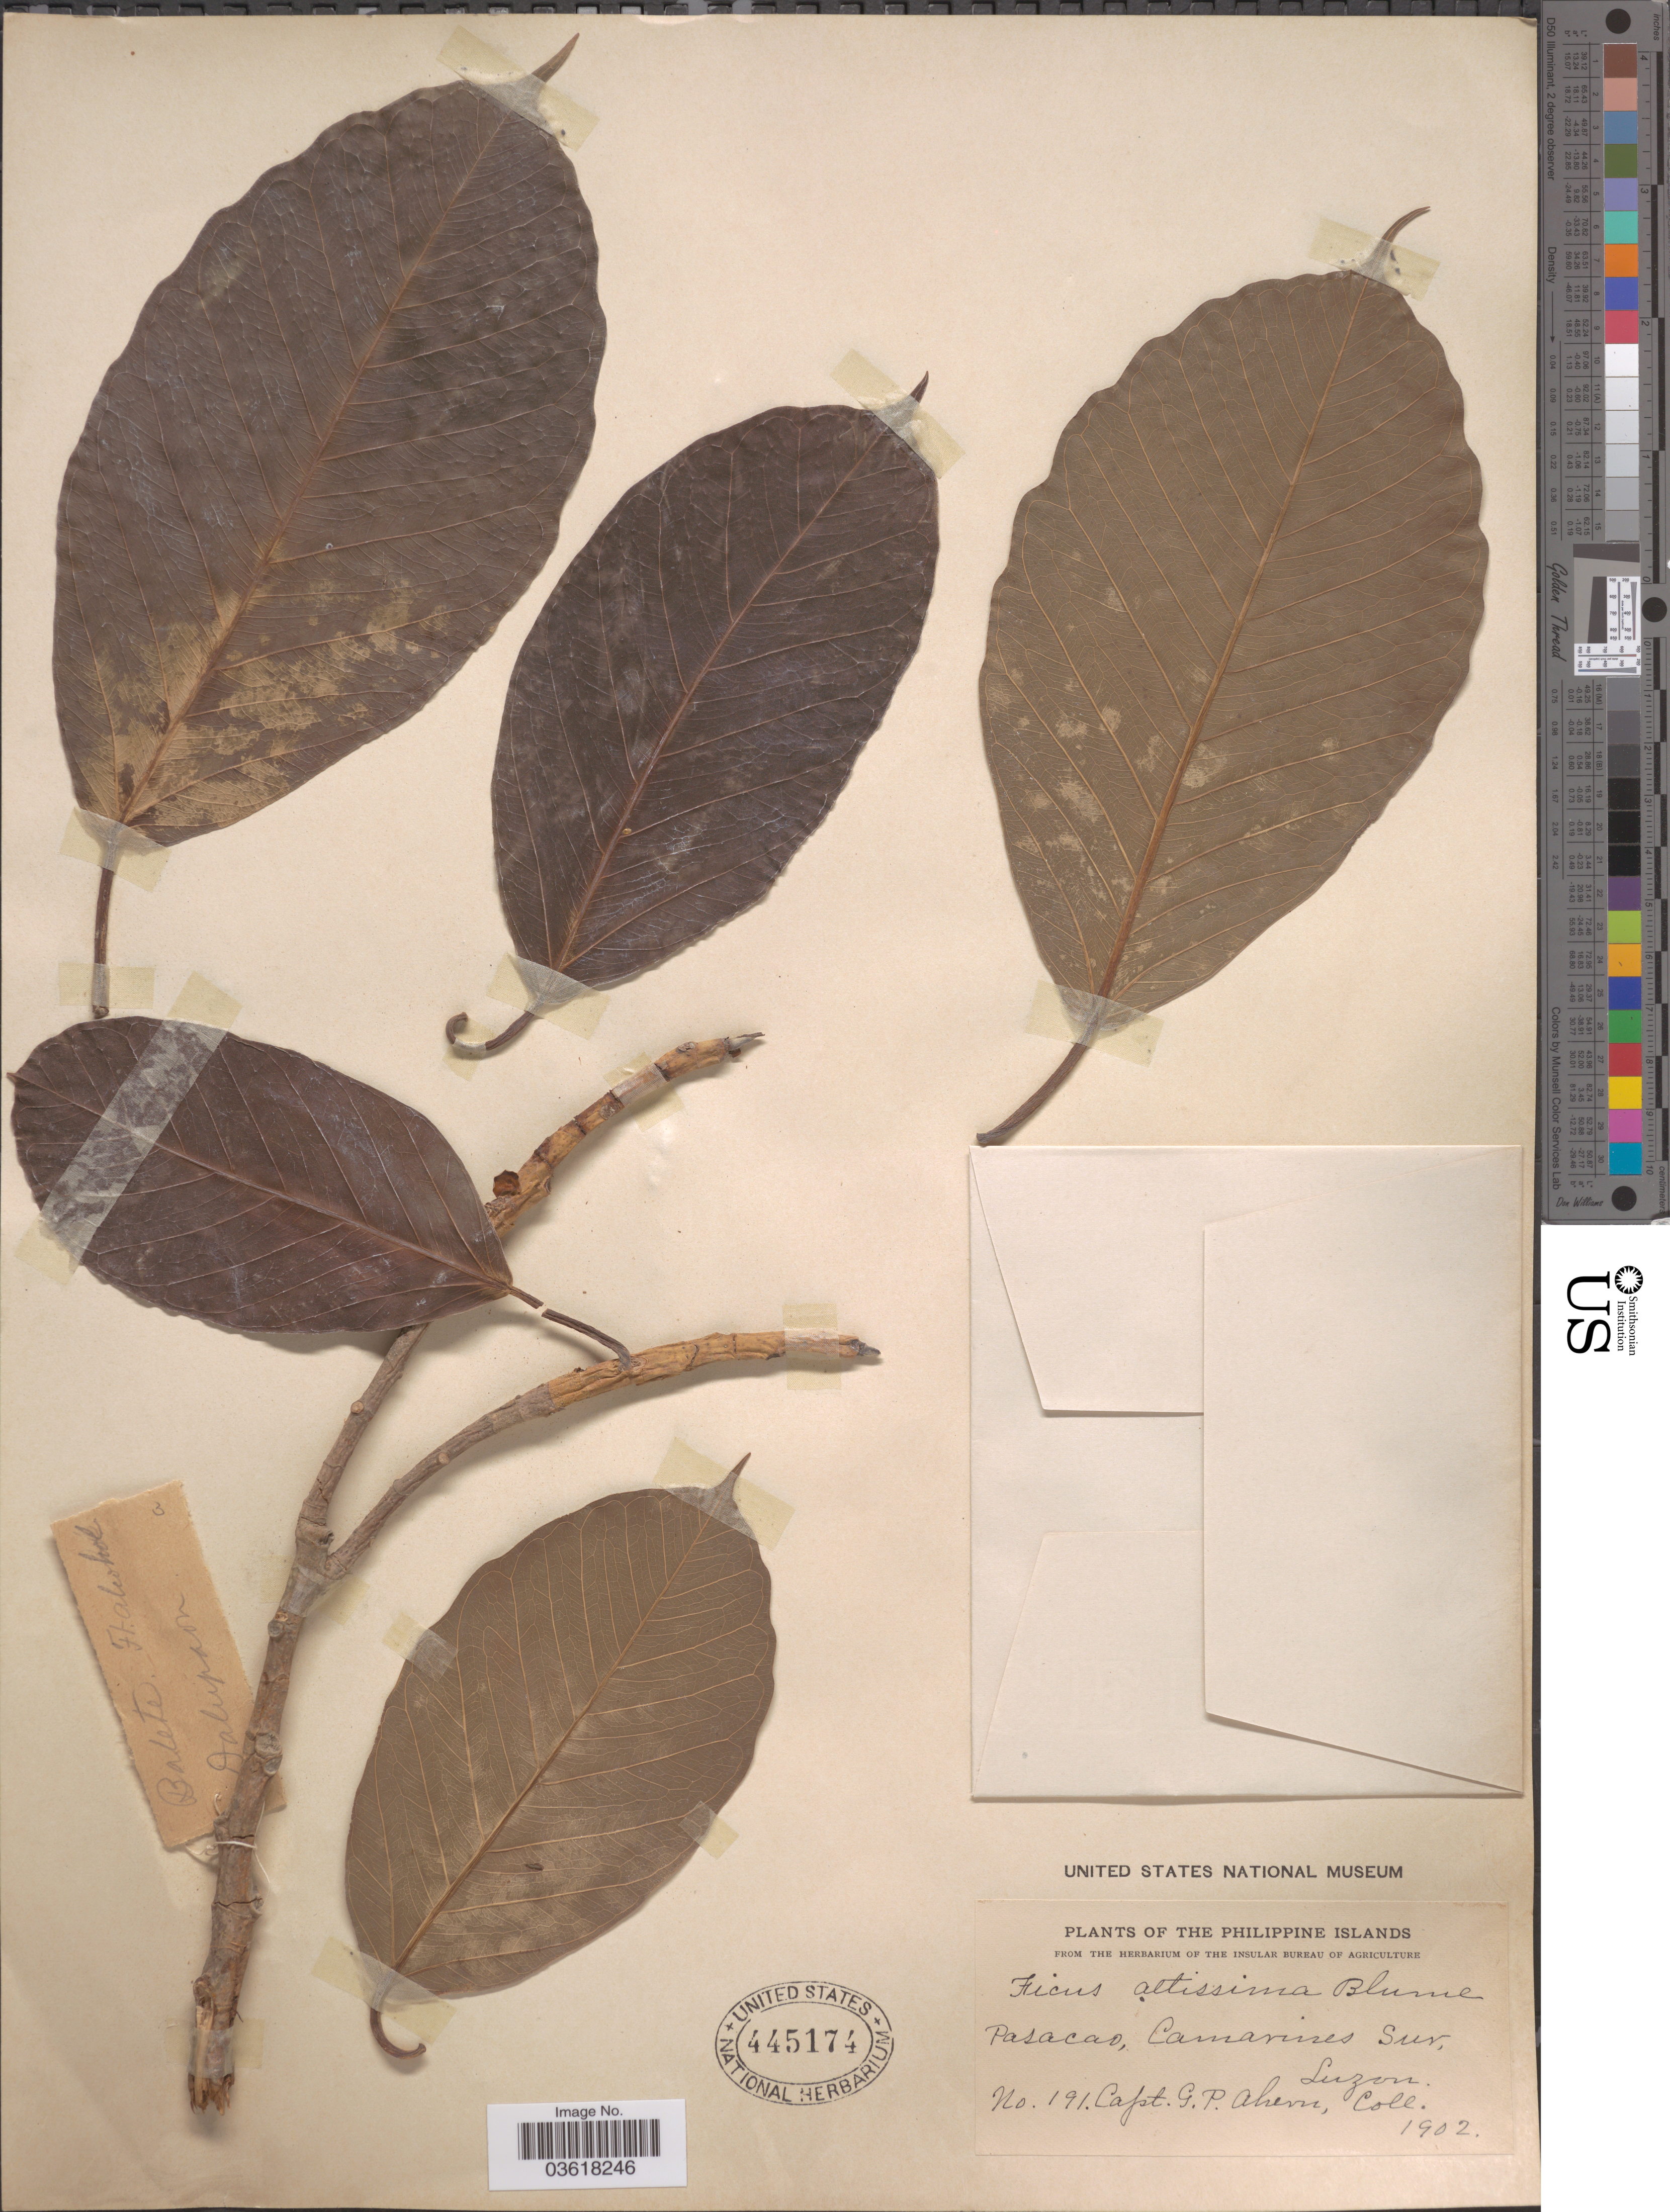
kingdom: Plantae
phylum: Tracheophyta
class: Magnoliopsida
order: Rosales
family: Moraceae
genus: Ficus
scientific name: Ficus altissima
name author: Blume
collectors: G. Ahern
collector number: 191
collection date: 1902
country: Philippines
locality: Pasacao, Camarines Sur, Luzon.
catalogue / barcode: US 445174